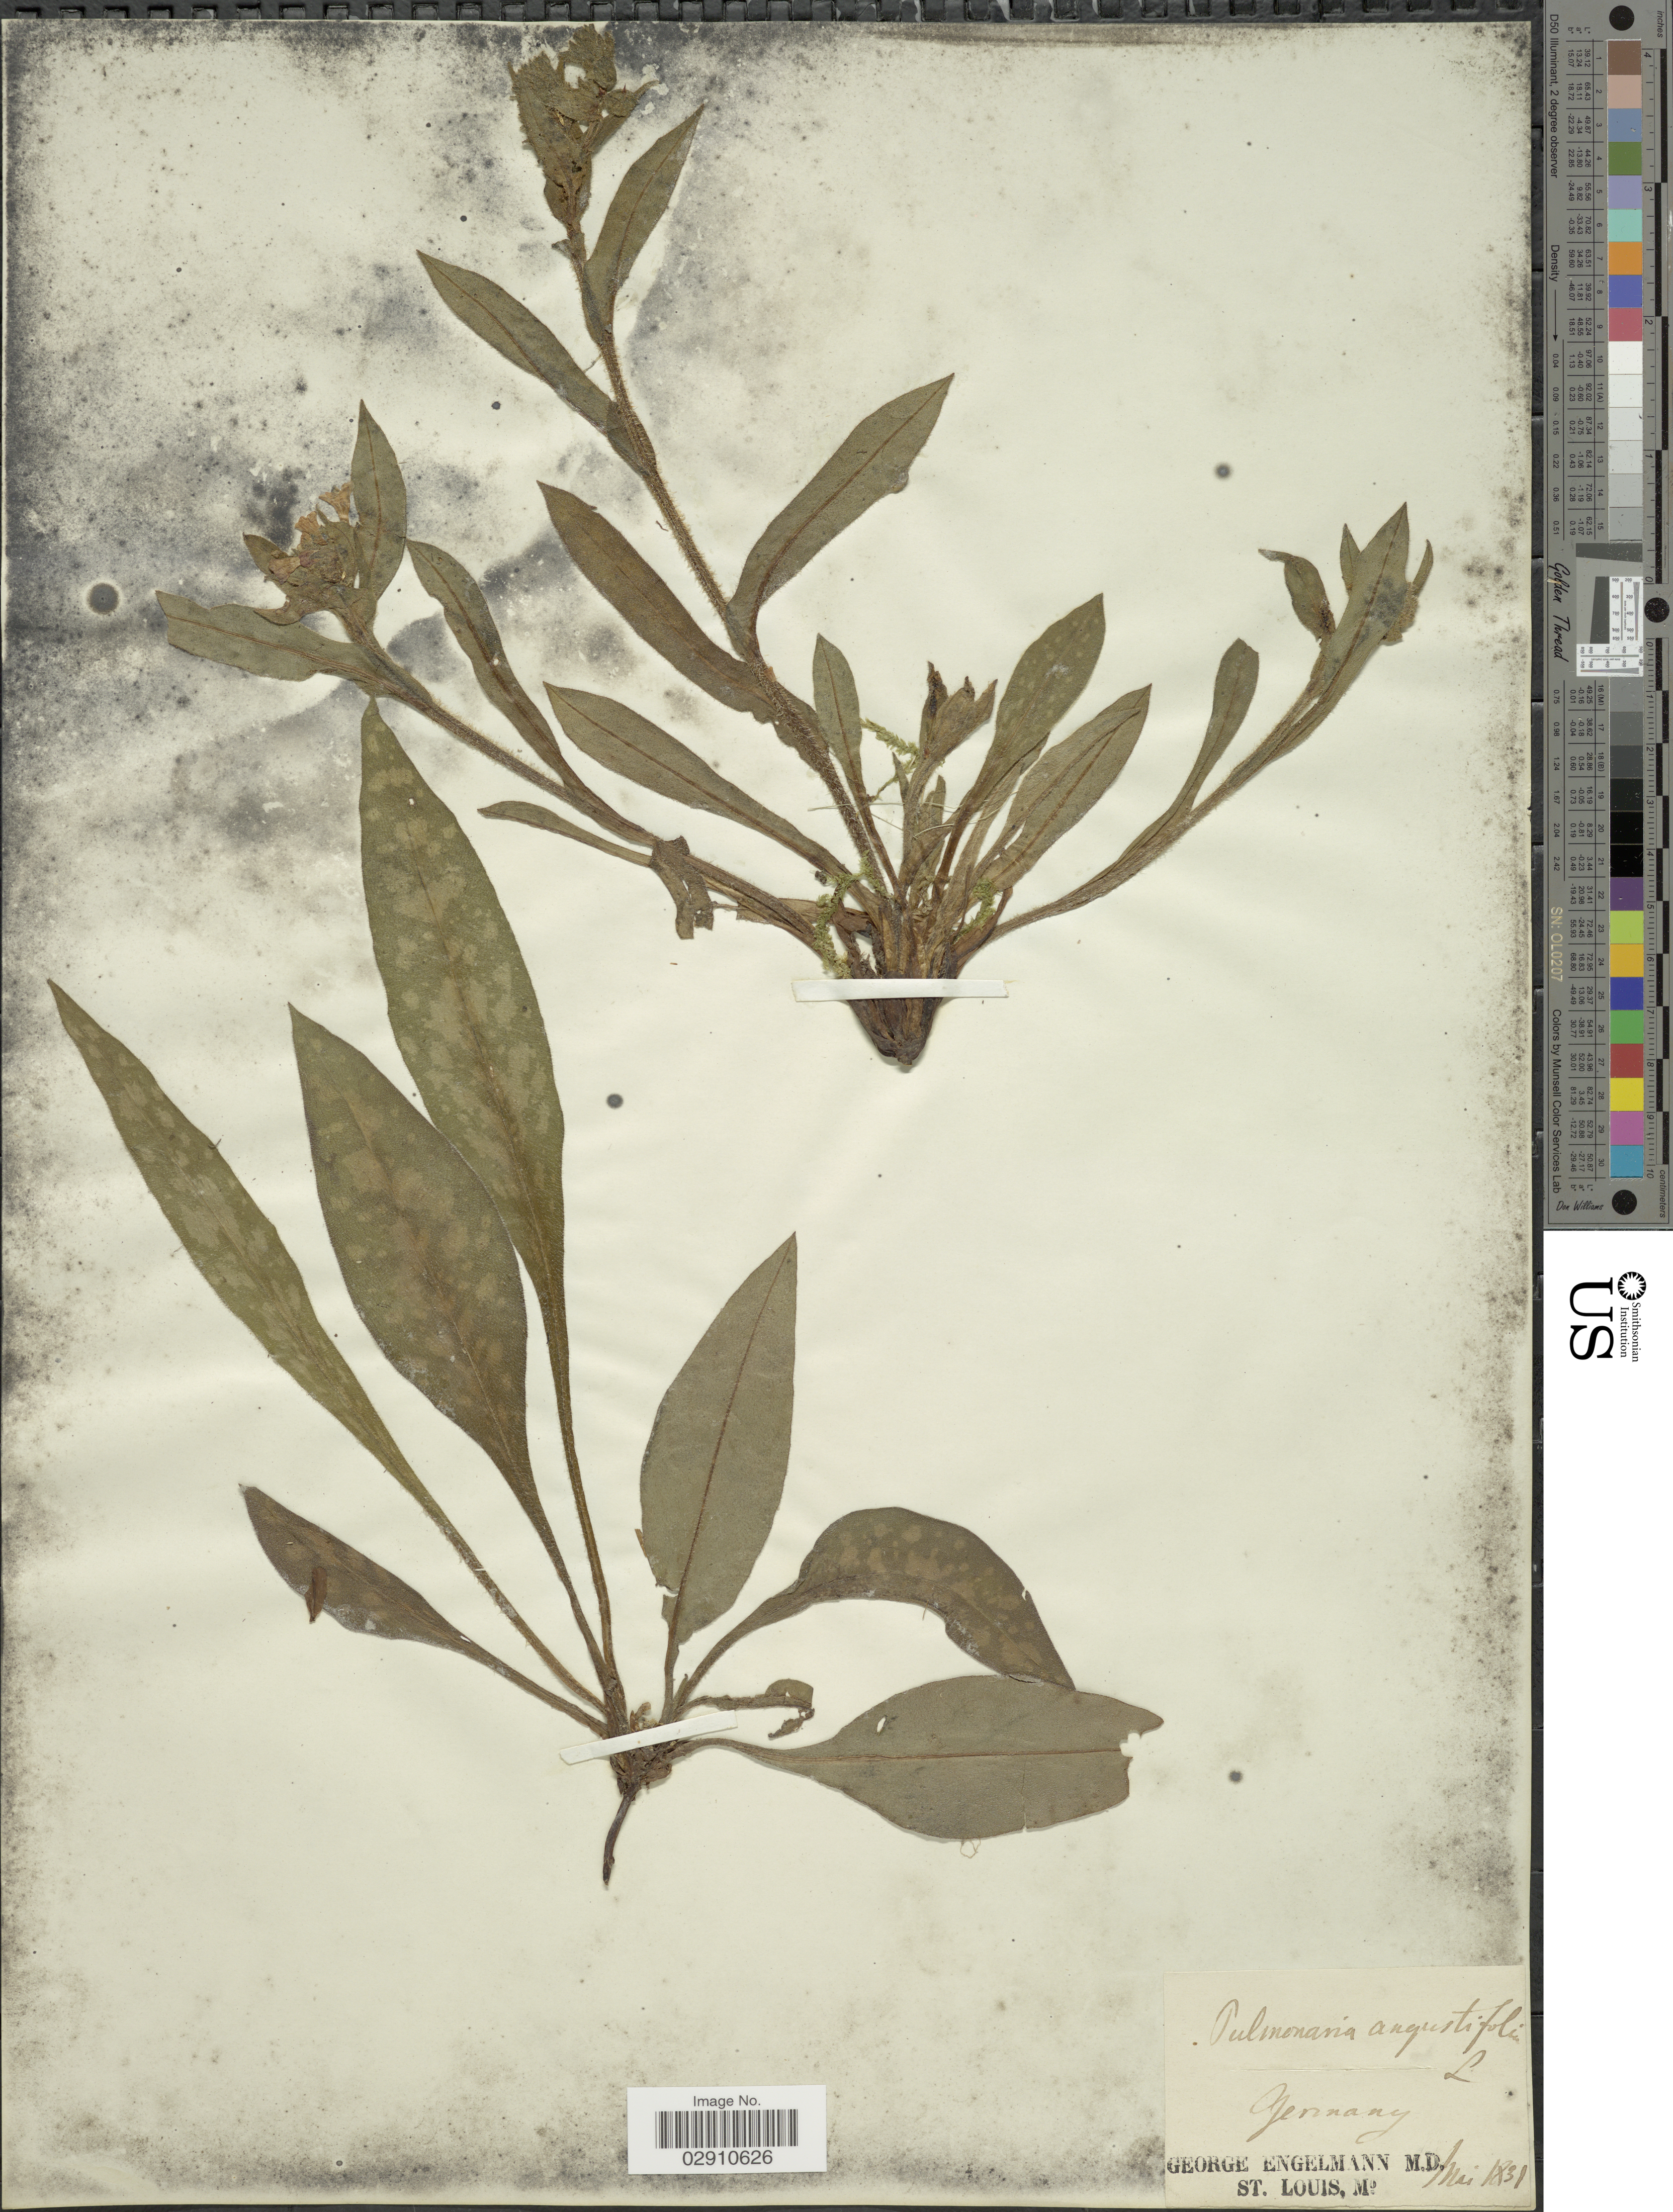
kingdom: Plantae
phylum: Tracheophyta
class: Magnoliopsida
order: Boraginales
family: Boraginaceae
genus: Pulmonaria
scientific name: Pulmonaria angustifolia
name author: L.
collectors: G. Engelmann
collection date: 1831-05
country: Germany